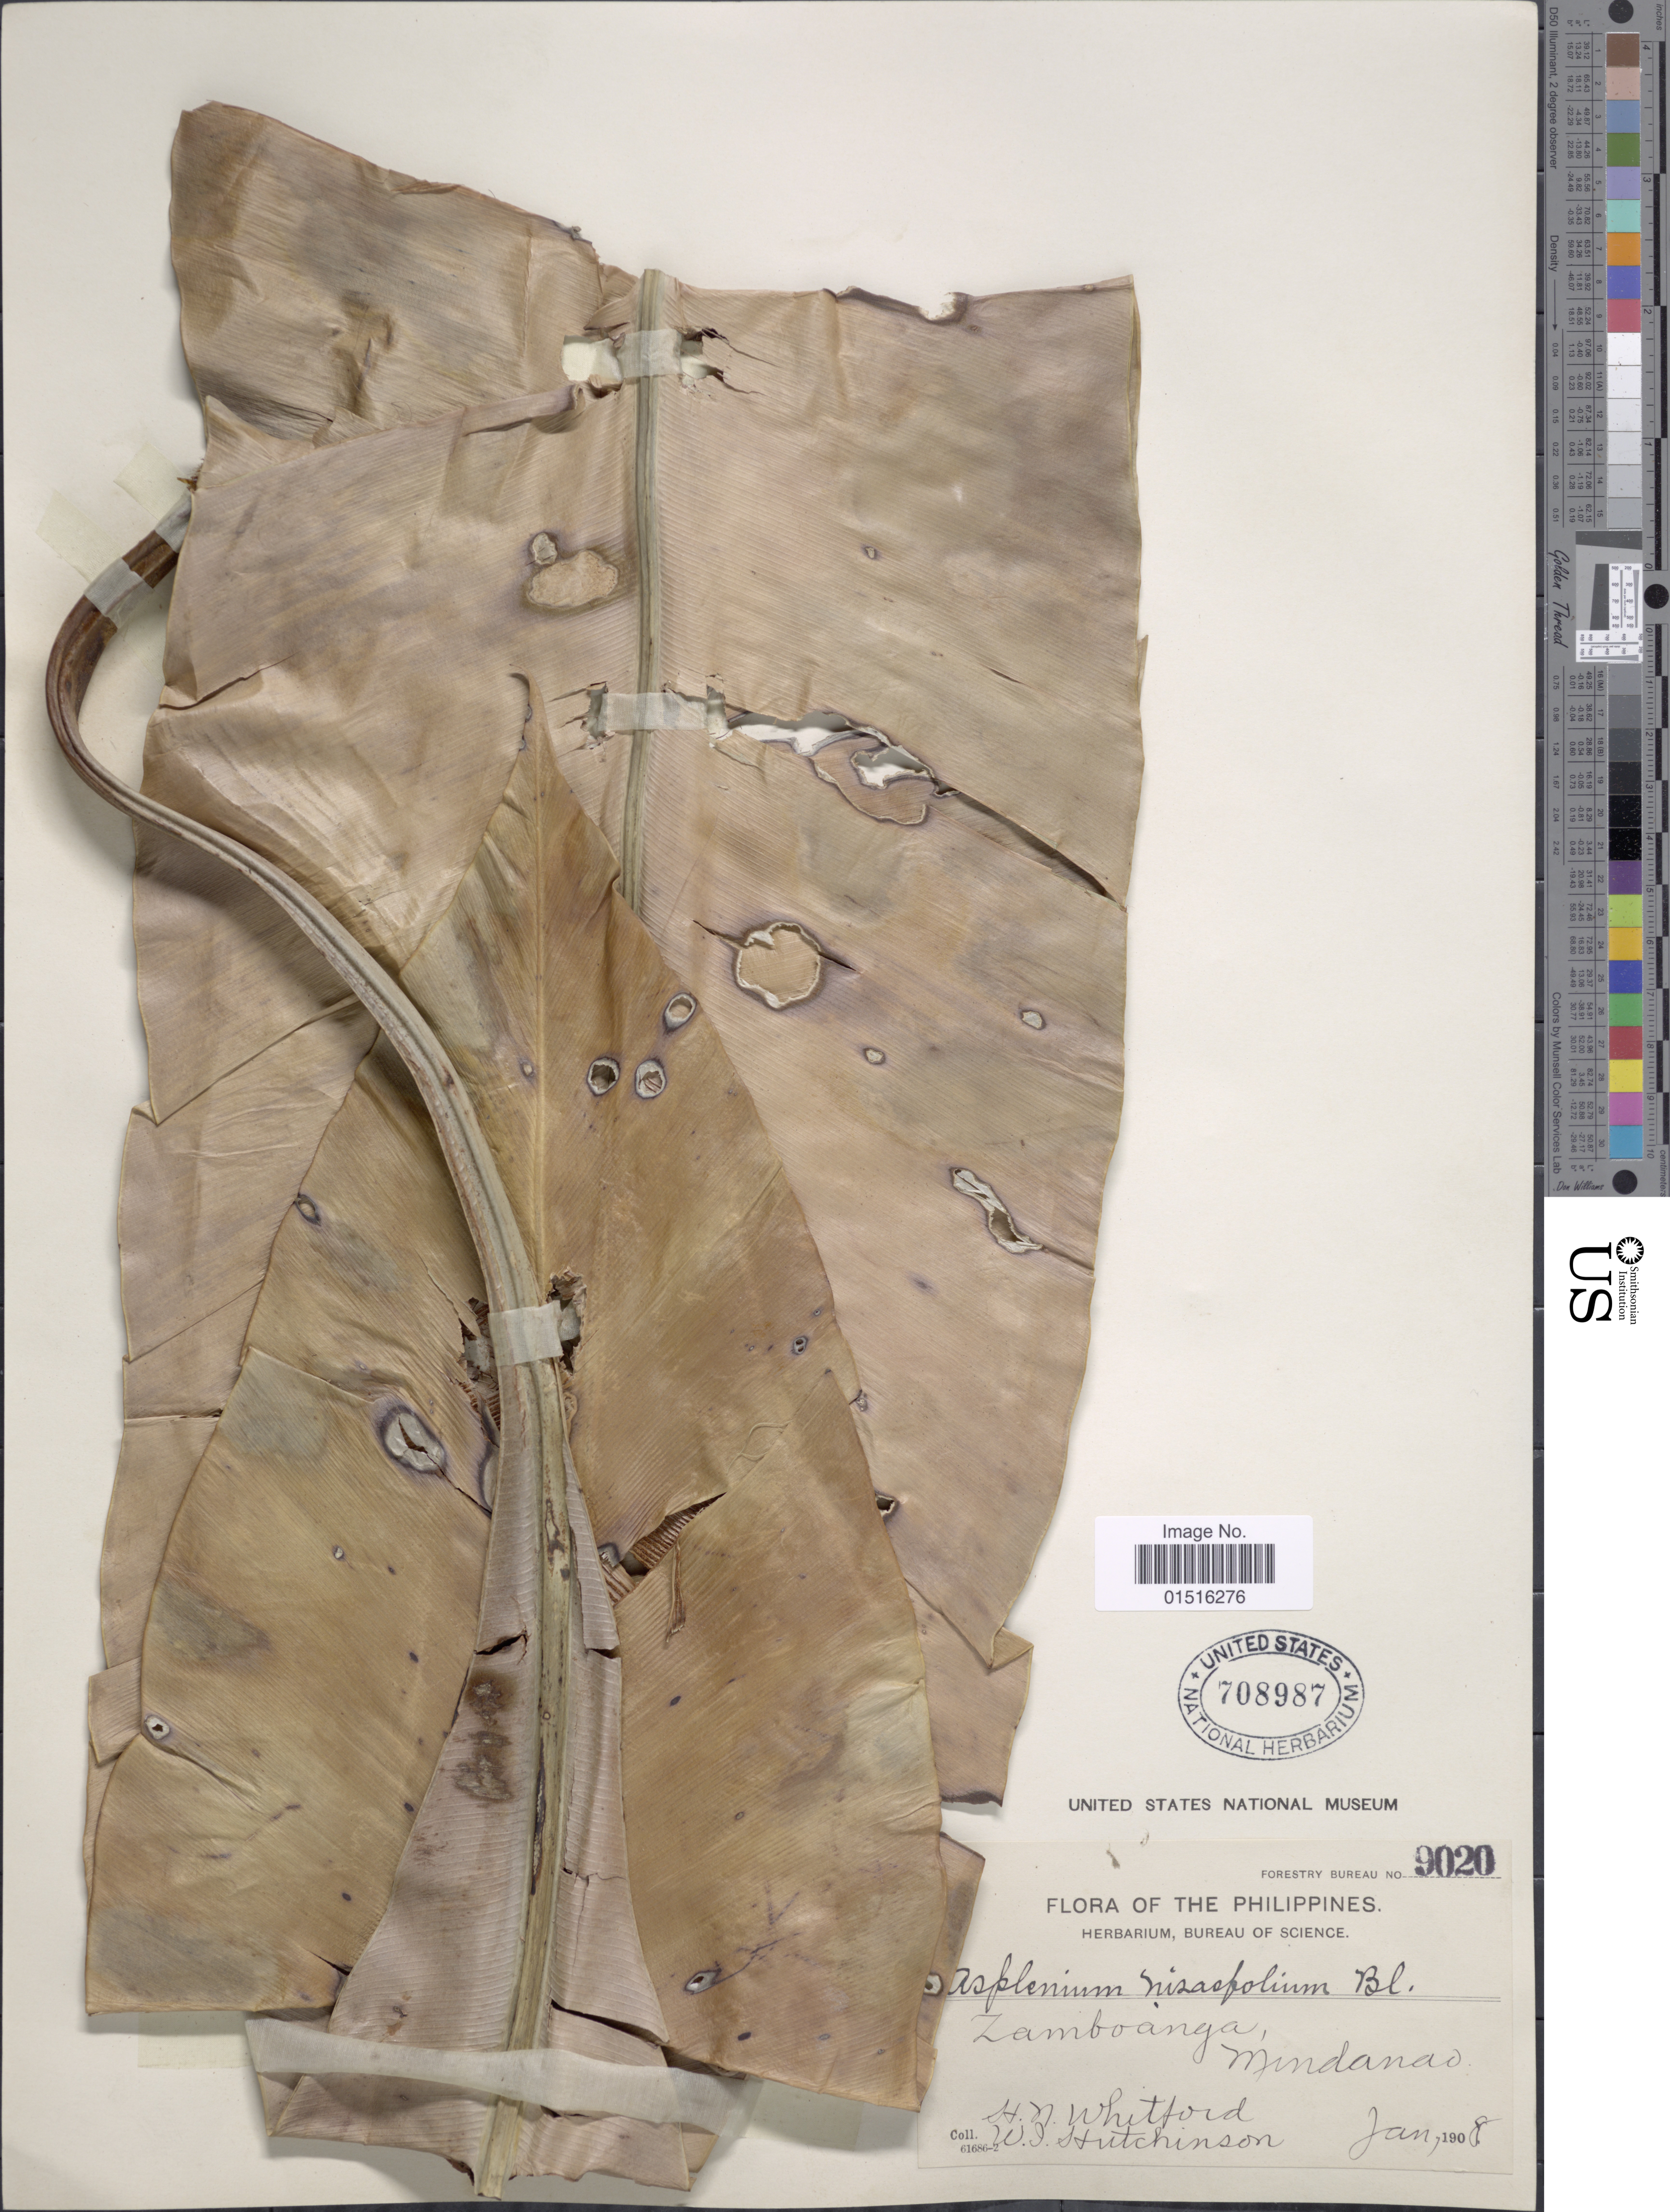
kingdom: Plantae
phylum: Tracheophyta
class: Polypodiopsida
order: Polypodiales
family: Aspleniaceae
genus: Asplenium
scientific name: Asplenium ellipticum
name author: (Fée) Copel.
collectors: H. N. Whitford & J. Hutchinson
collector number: Forestry Bureau 9020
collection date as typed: Jan, 1908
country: Philippines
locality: Zamboanga Mindanao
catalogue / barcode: US 708987